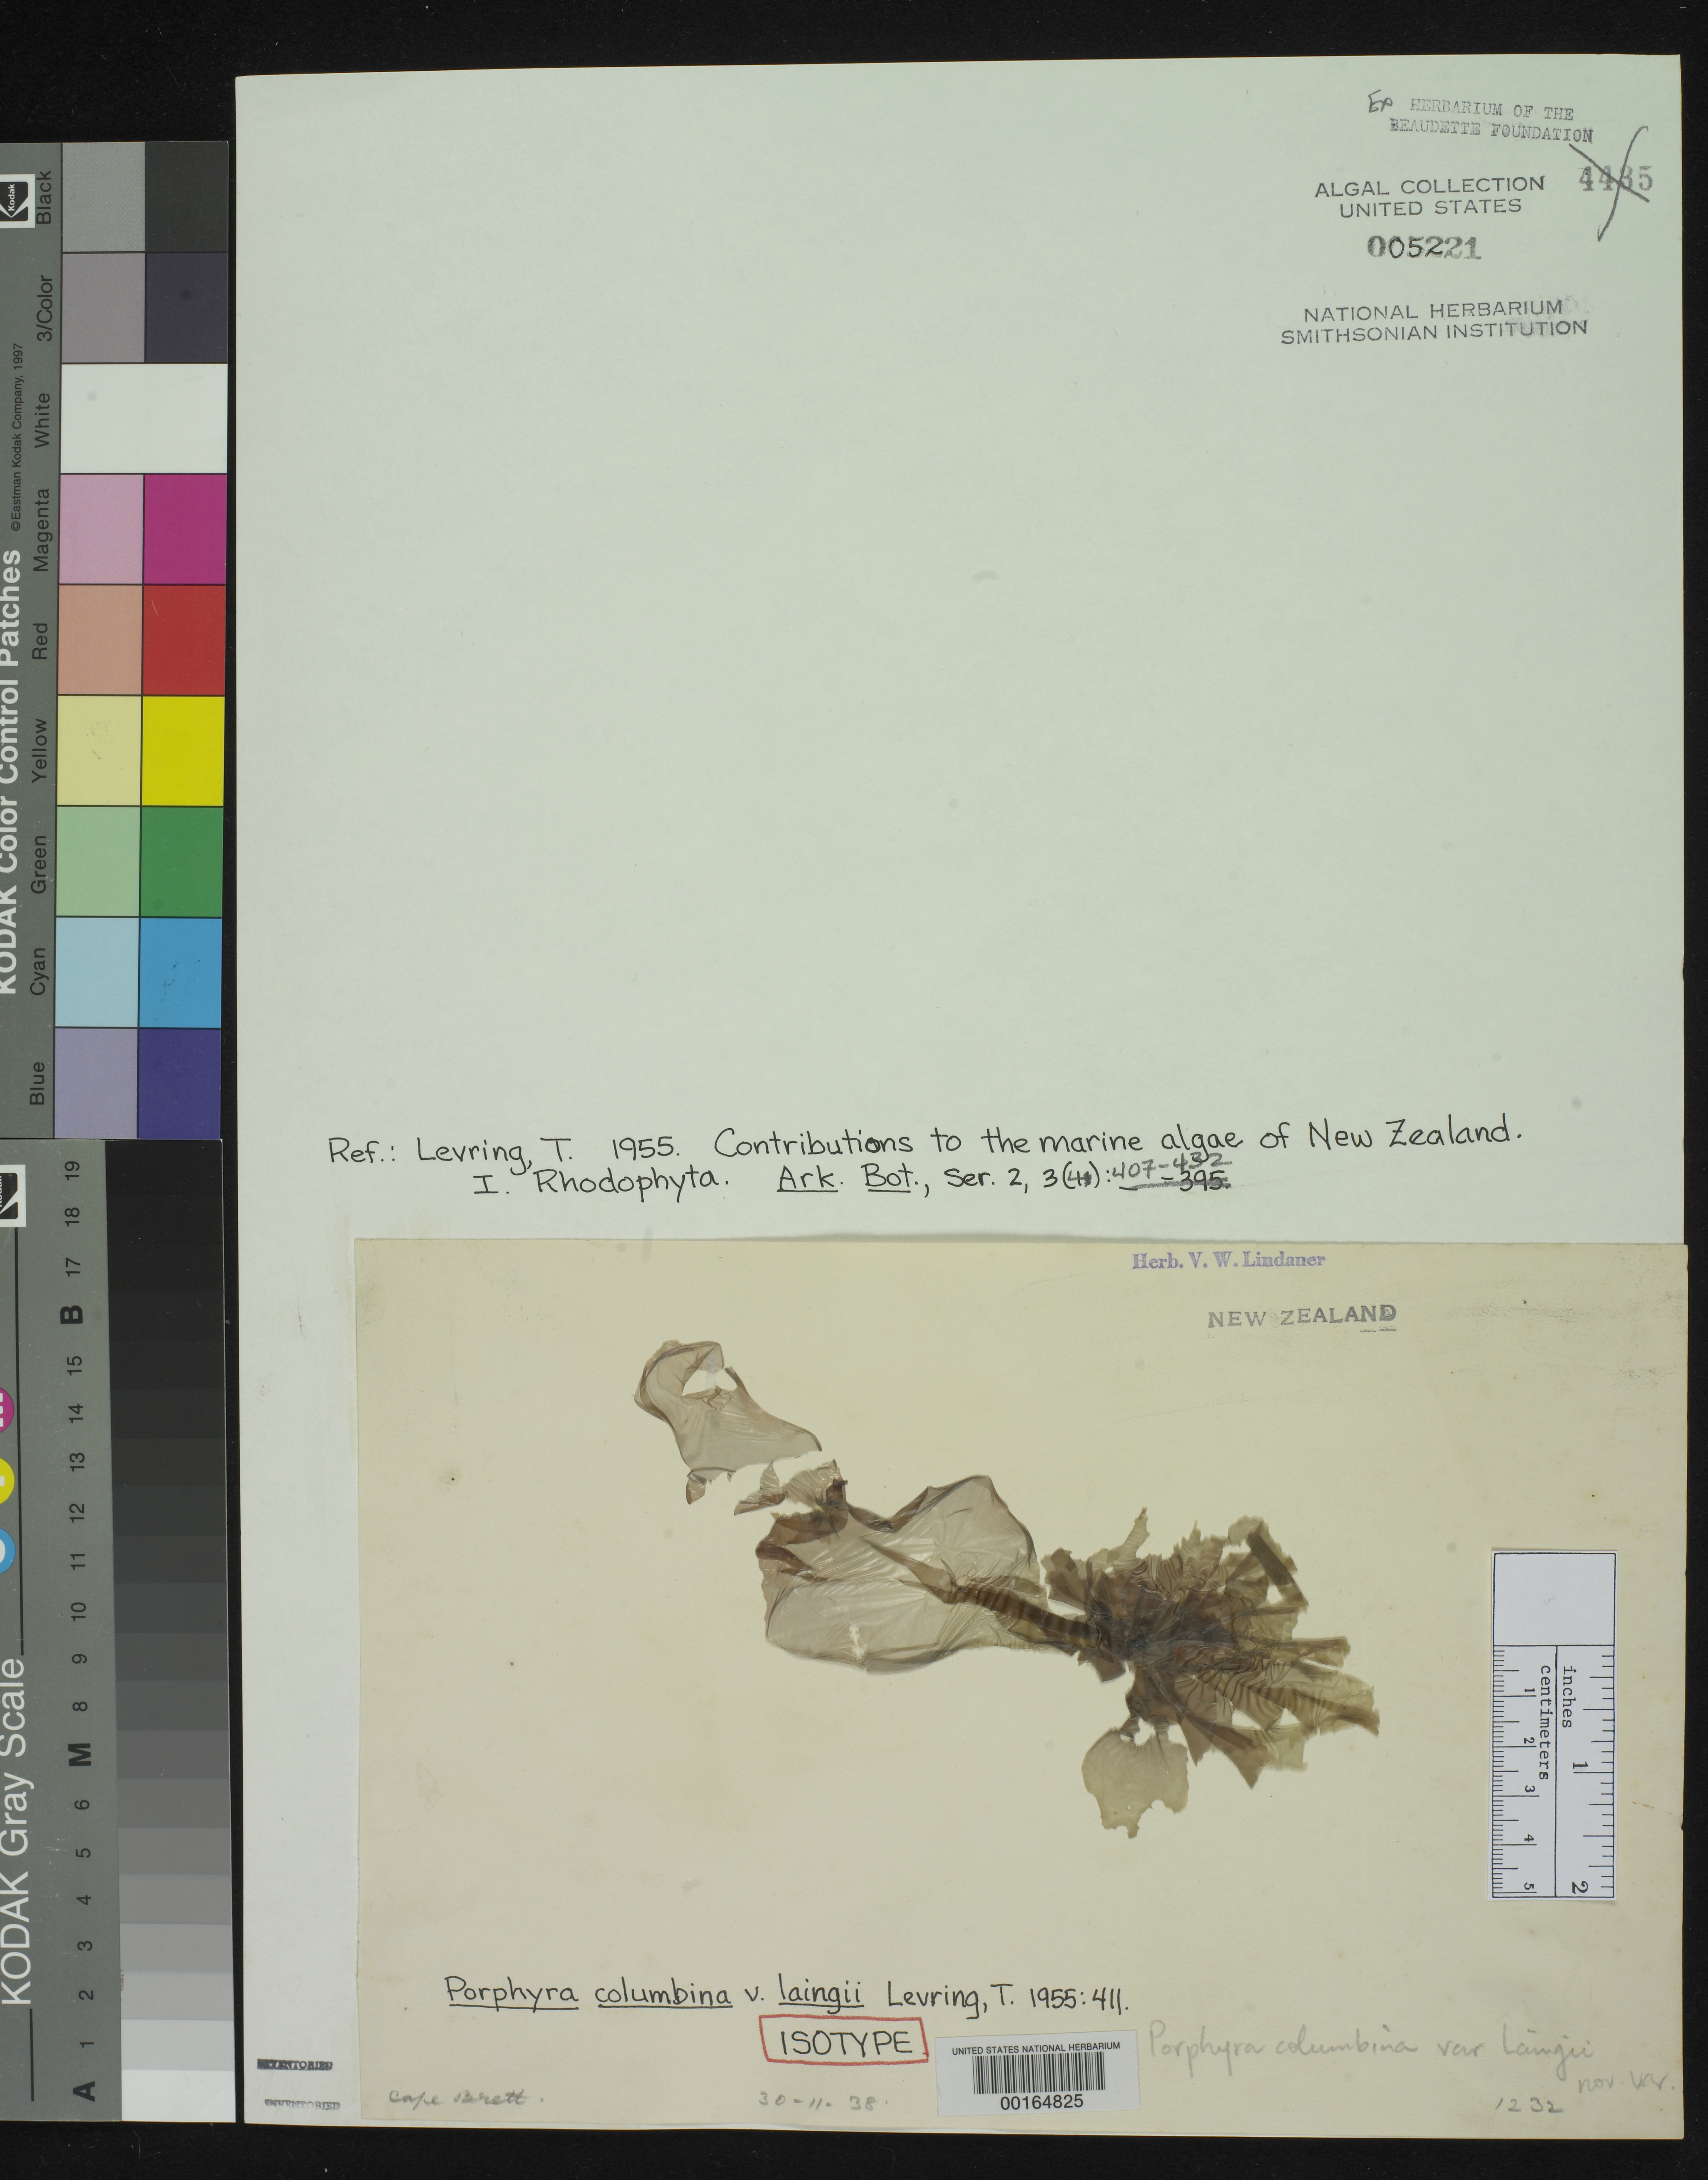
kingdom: Plantae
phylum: Rhodophyta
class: Bangiophyceae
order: Bangiales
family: Bangiaceae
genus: Porphyra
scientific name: Porphyra columbina var. laingii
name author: Levring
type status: Isotype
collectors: Lindauer, V. W. (herbarium)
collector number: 1232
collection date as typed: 30 Nov 1938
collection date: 1938-11-30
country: New Zealand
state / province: Northland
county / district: Far North District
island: North Island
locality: Cape Brett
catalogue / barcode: US 5221